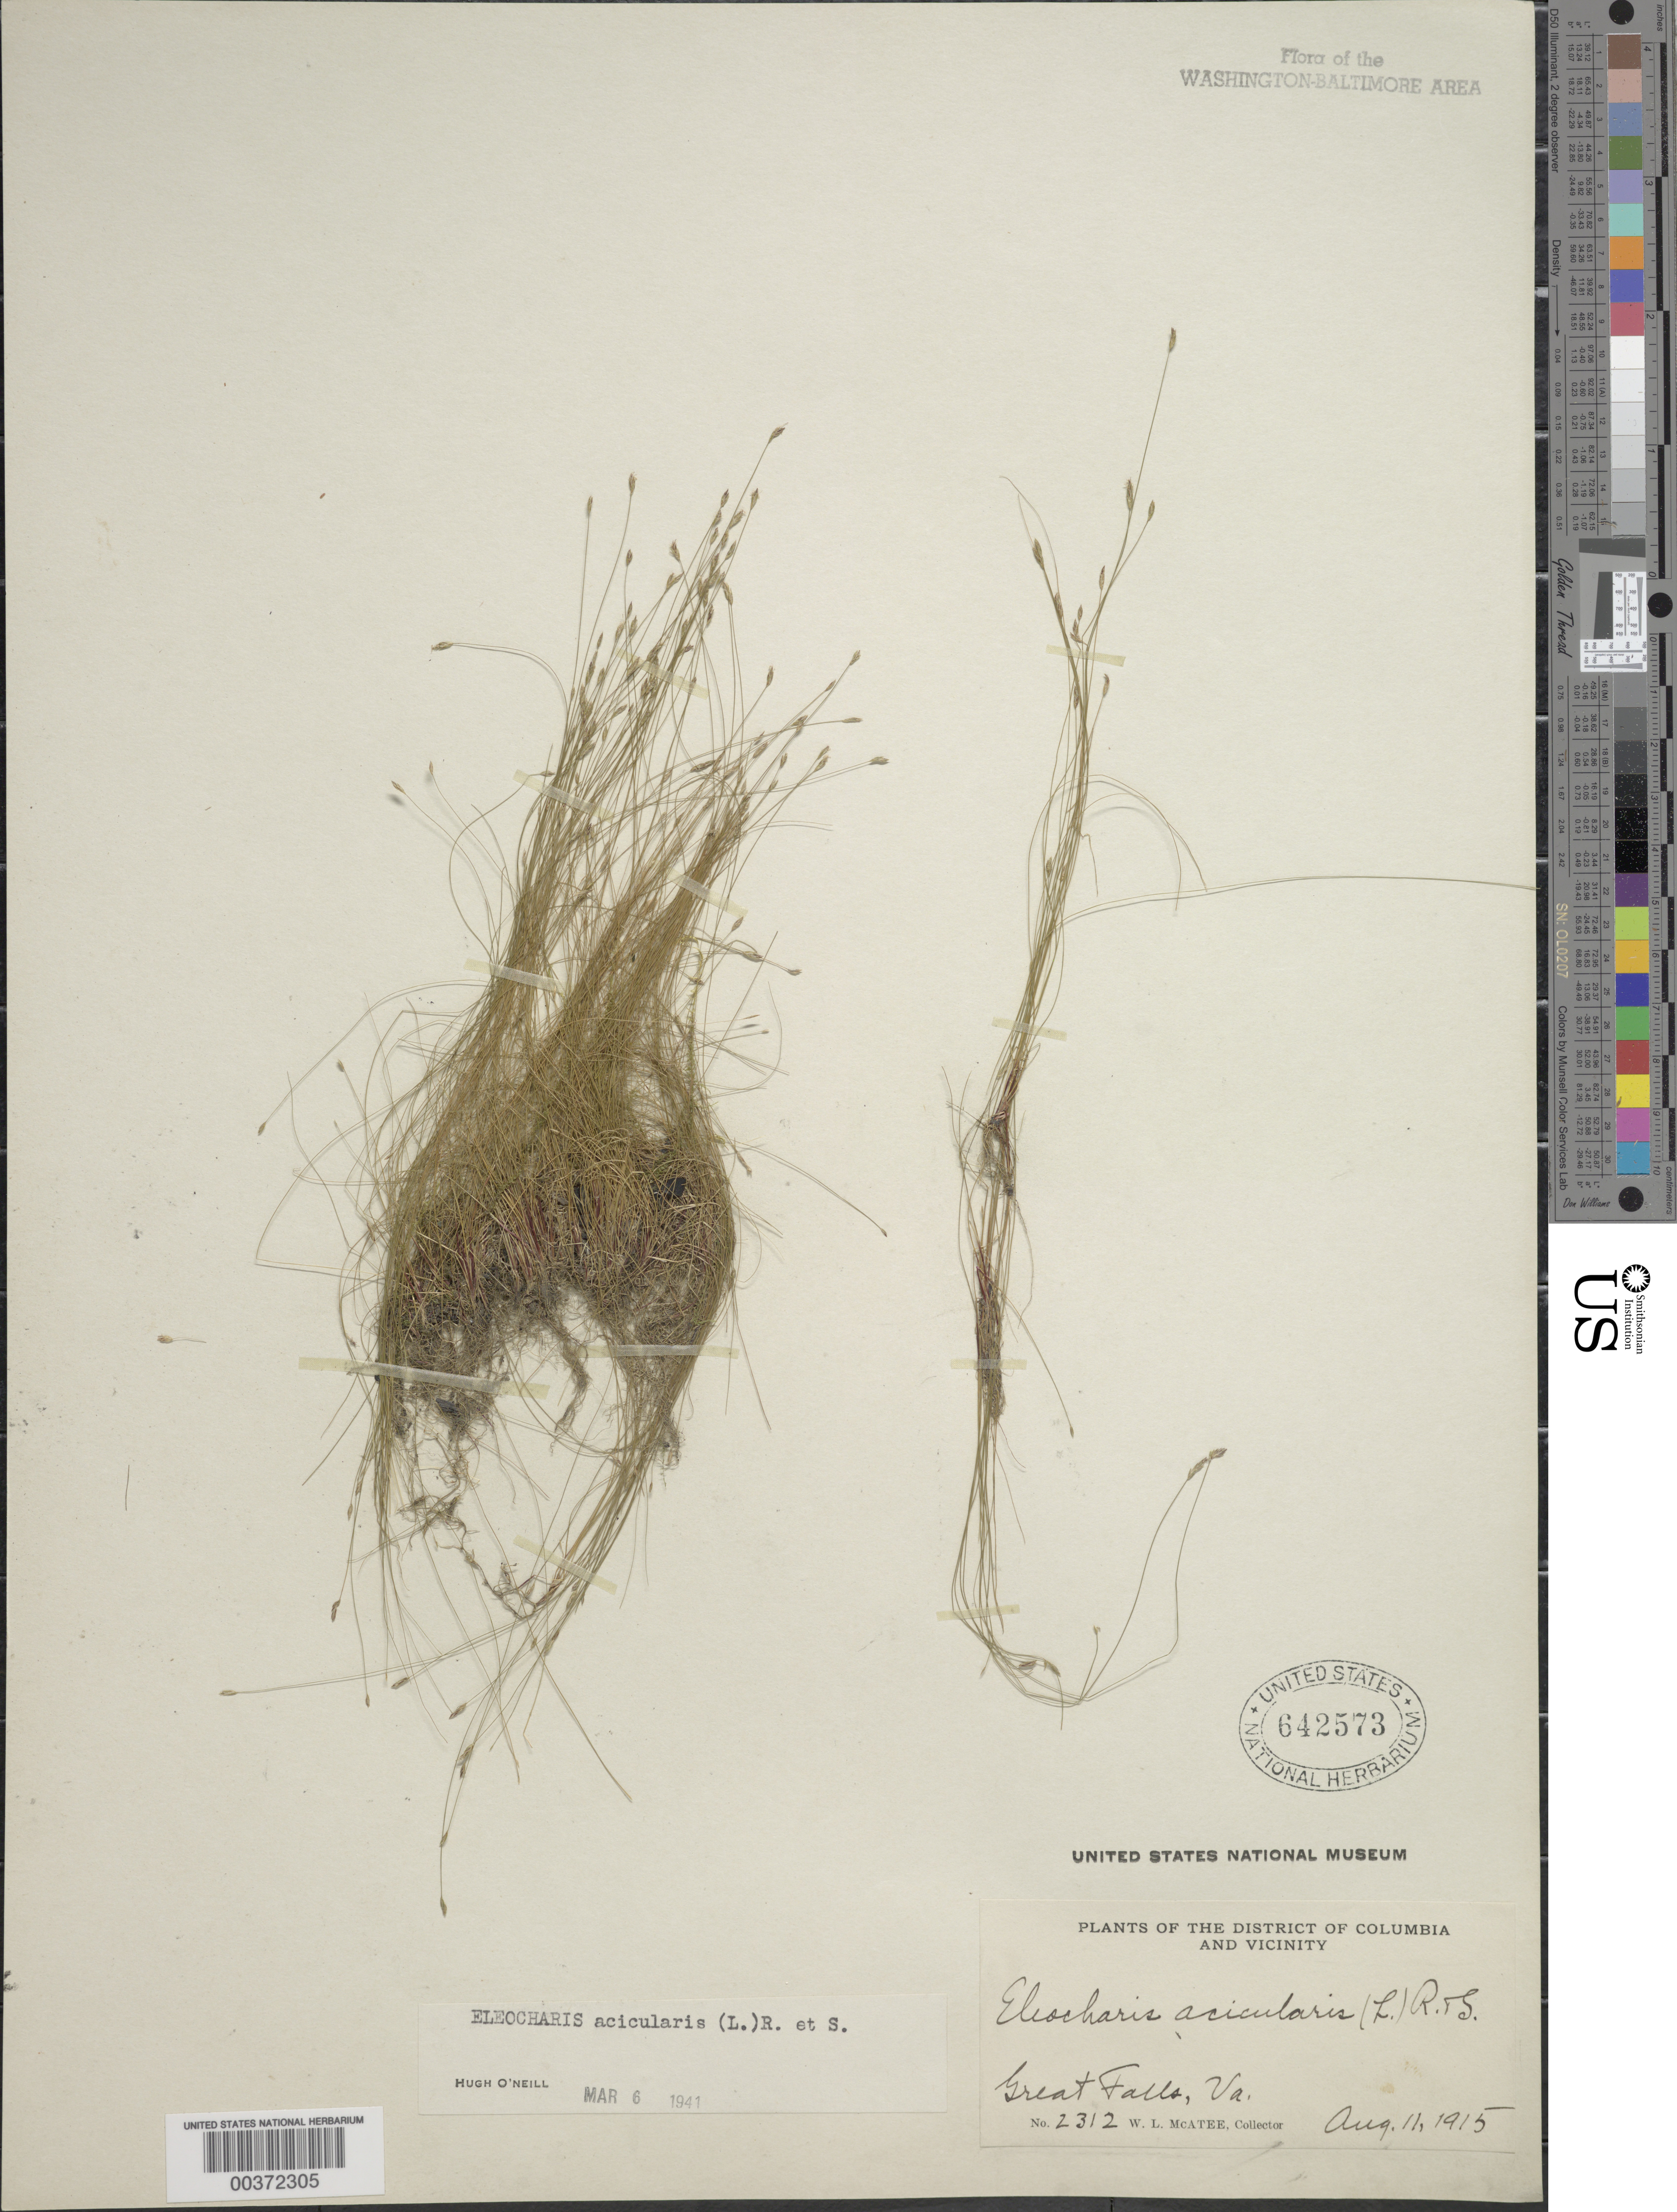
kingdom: Plantae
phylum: Tracheophyta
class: Liliopsida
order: Poales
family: Cyperaceae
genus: Eleocharis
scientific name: Eleocharis acicularis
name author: (L.) Roem. & Schult.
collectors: W. McAtee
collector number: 2312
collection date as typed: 11 Aug 1915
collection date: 1915-08-11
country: United States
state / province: Virginia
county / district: Fairfax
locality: Great Falls C. & O. Canal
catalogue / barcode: US 642573